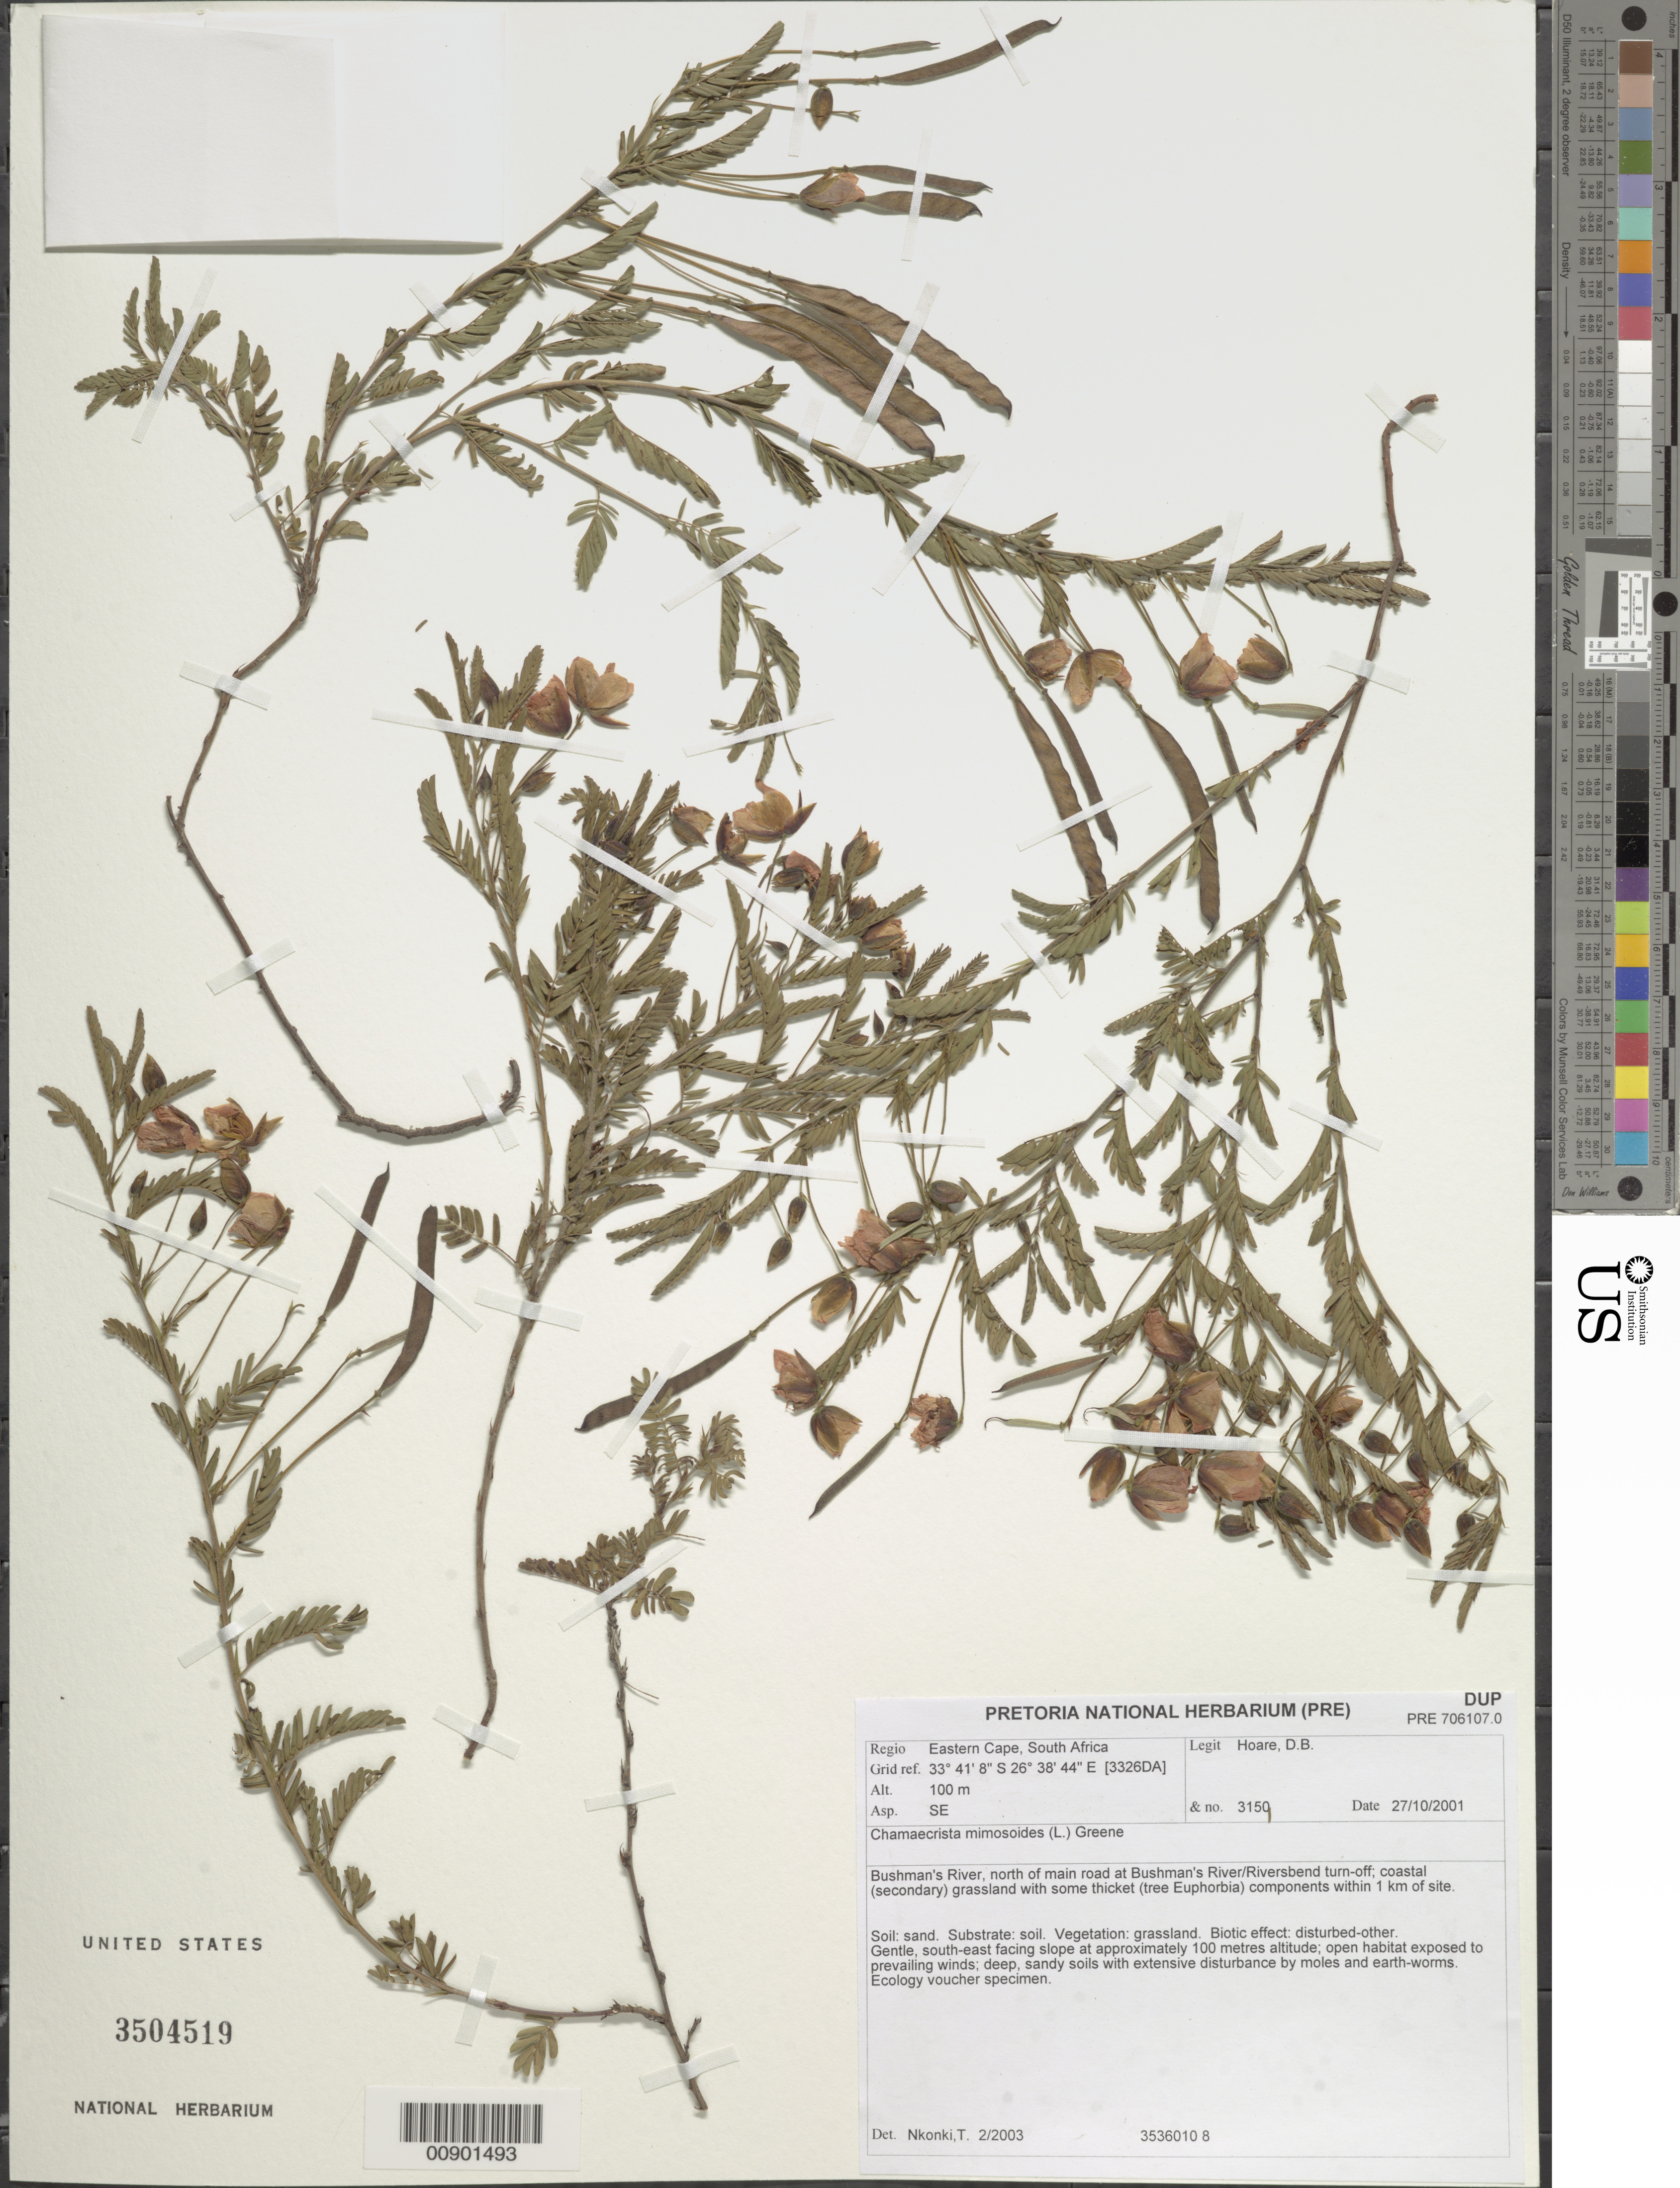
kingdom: Plantae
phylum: Tracheophyta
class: Magnoliopsida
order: Fabales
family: Fabaceae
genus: Chamaecrista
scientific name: Chamaecrista mimosoides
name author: (L.) Greene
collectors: D. Hoare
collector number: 3150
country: South Africa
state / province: Eastern Cape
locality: Bushman's River N of main road at Bushman's River/Riverbend turn-off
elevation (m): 100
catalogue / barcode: US 3504519